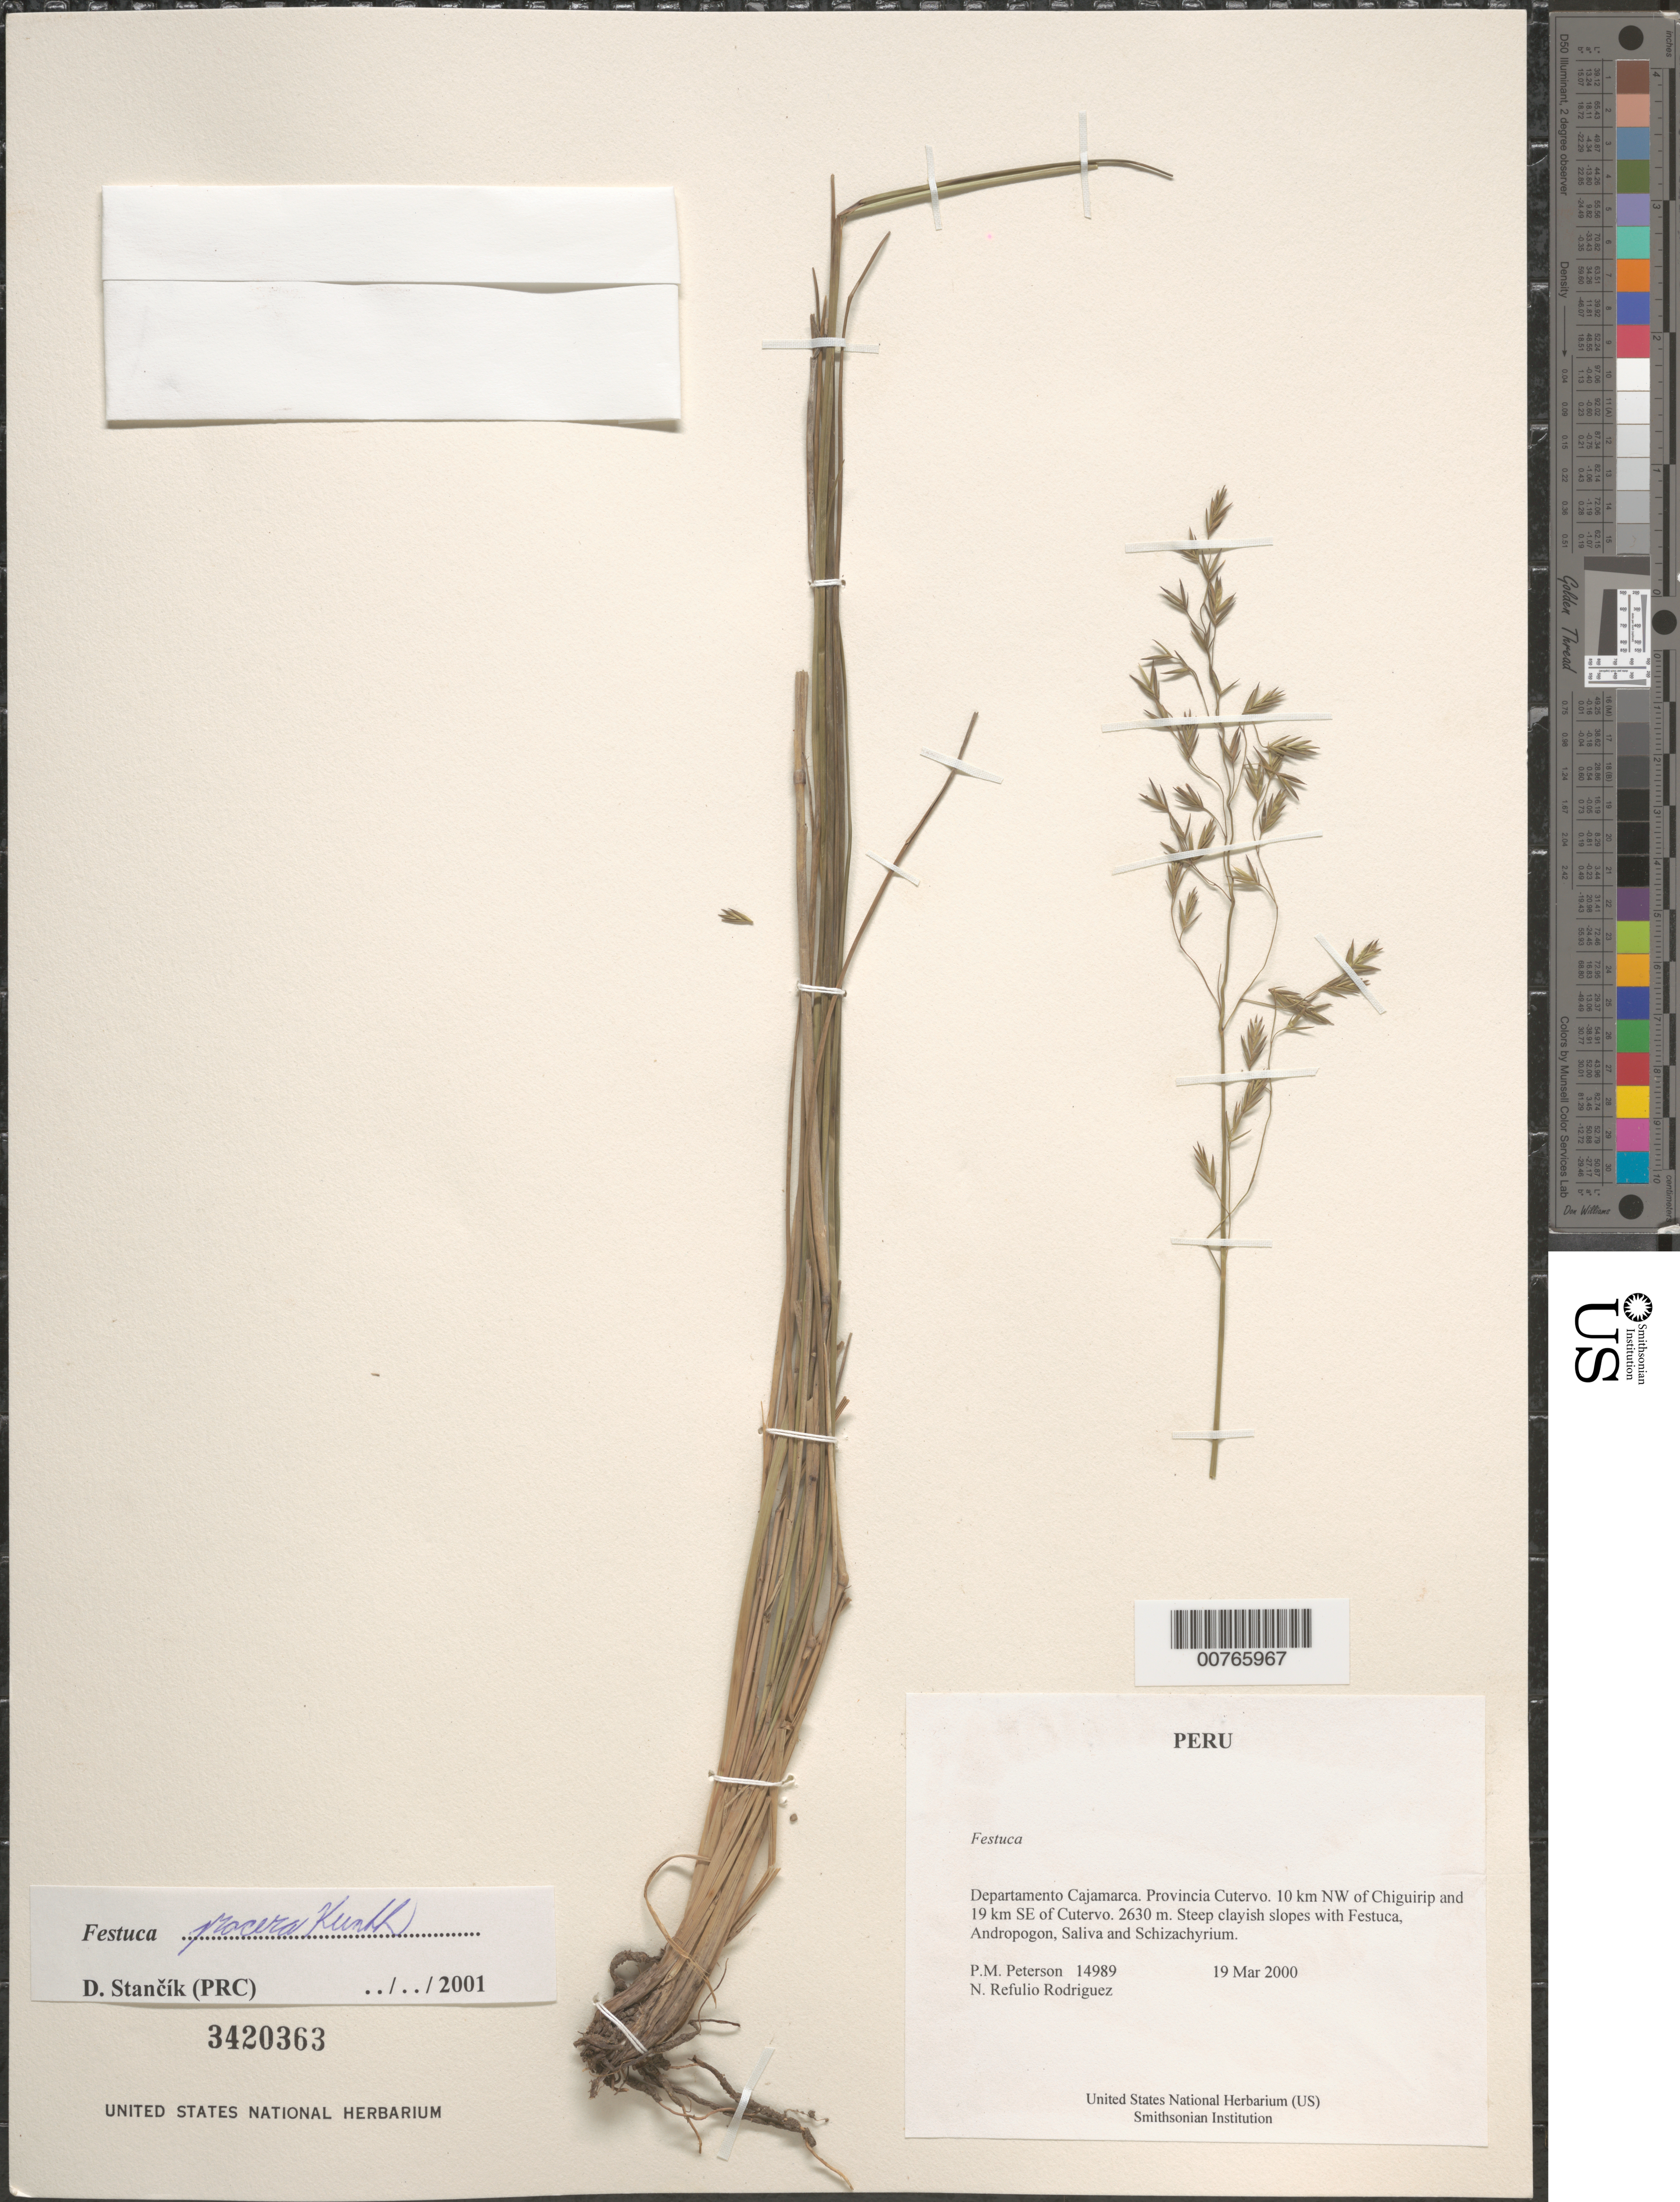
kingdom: Plantae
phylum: Tracheophyta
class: Liliopsida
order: Poales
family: Poaceae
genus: Festuca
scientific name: Festuca procera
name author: Kunth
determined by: Stancik, D.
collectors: P. M. Peterson & N. Refulio-Rodríguez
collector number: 14989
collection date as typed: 19 Mar 2000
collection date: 2000-03-19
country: Peru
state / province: Cajamarca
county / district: Cutervo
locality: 10 km NW of Chiguirip and 19 km SE of Cutervo.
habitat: Steep clayish slopes with Festuca, Andropogon, Saliva and Schizachyrium.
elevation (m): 2630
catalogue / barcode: US 3420363